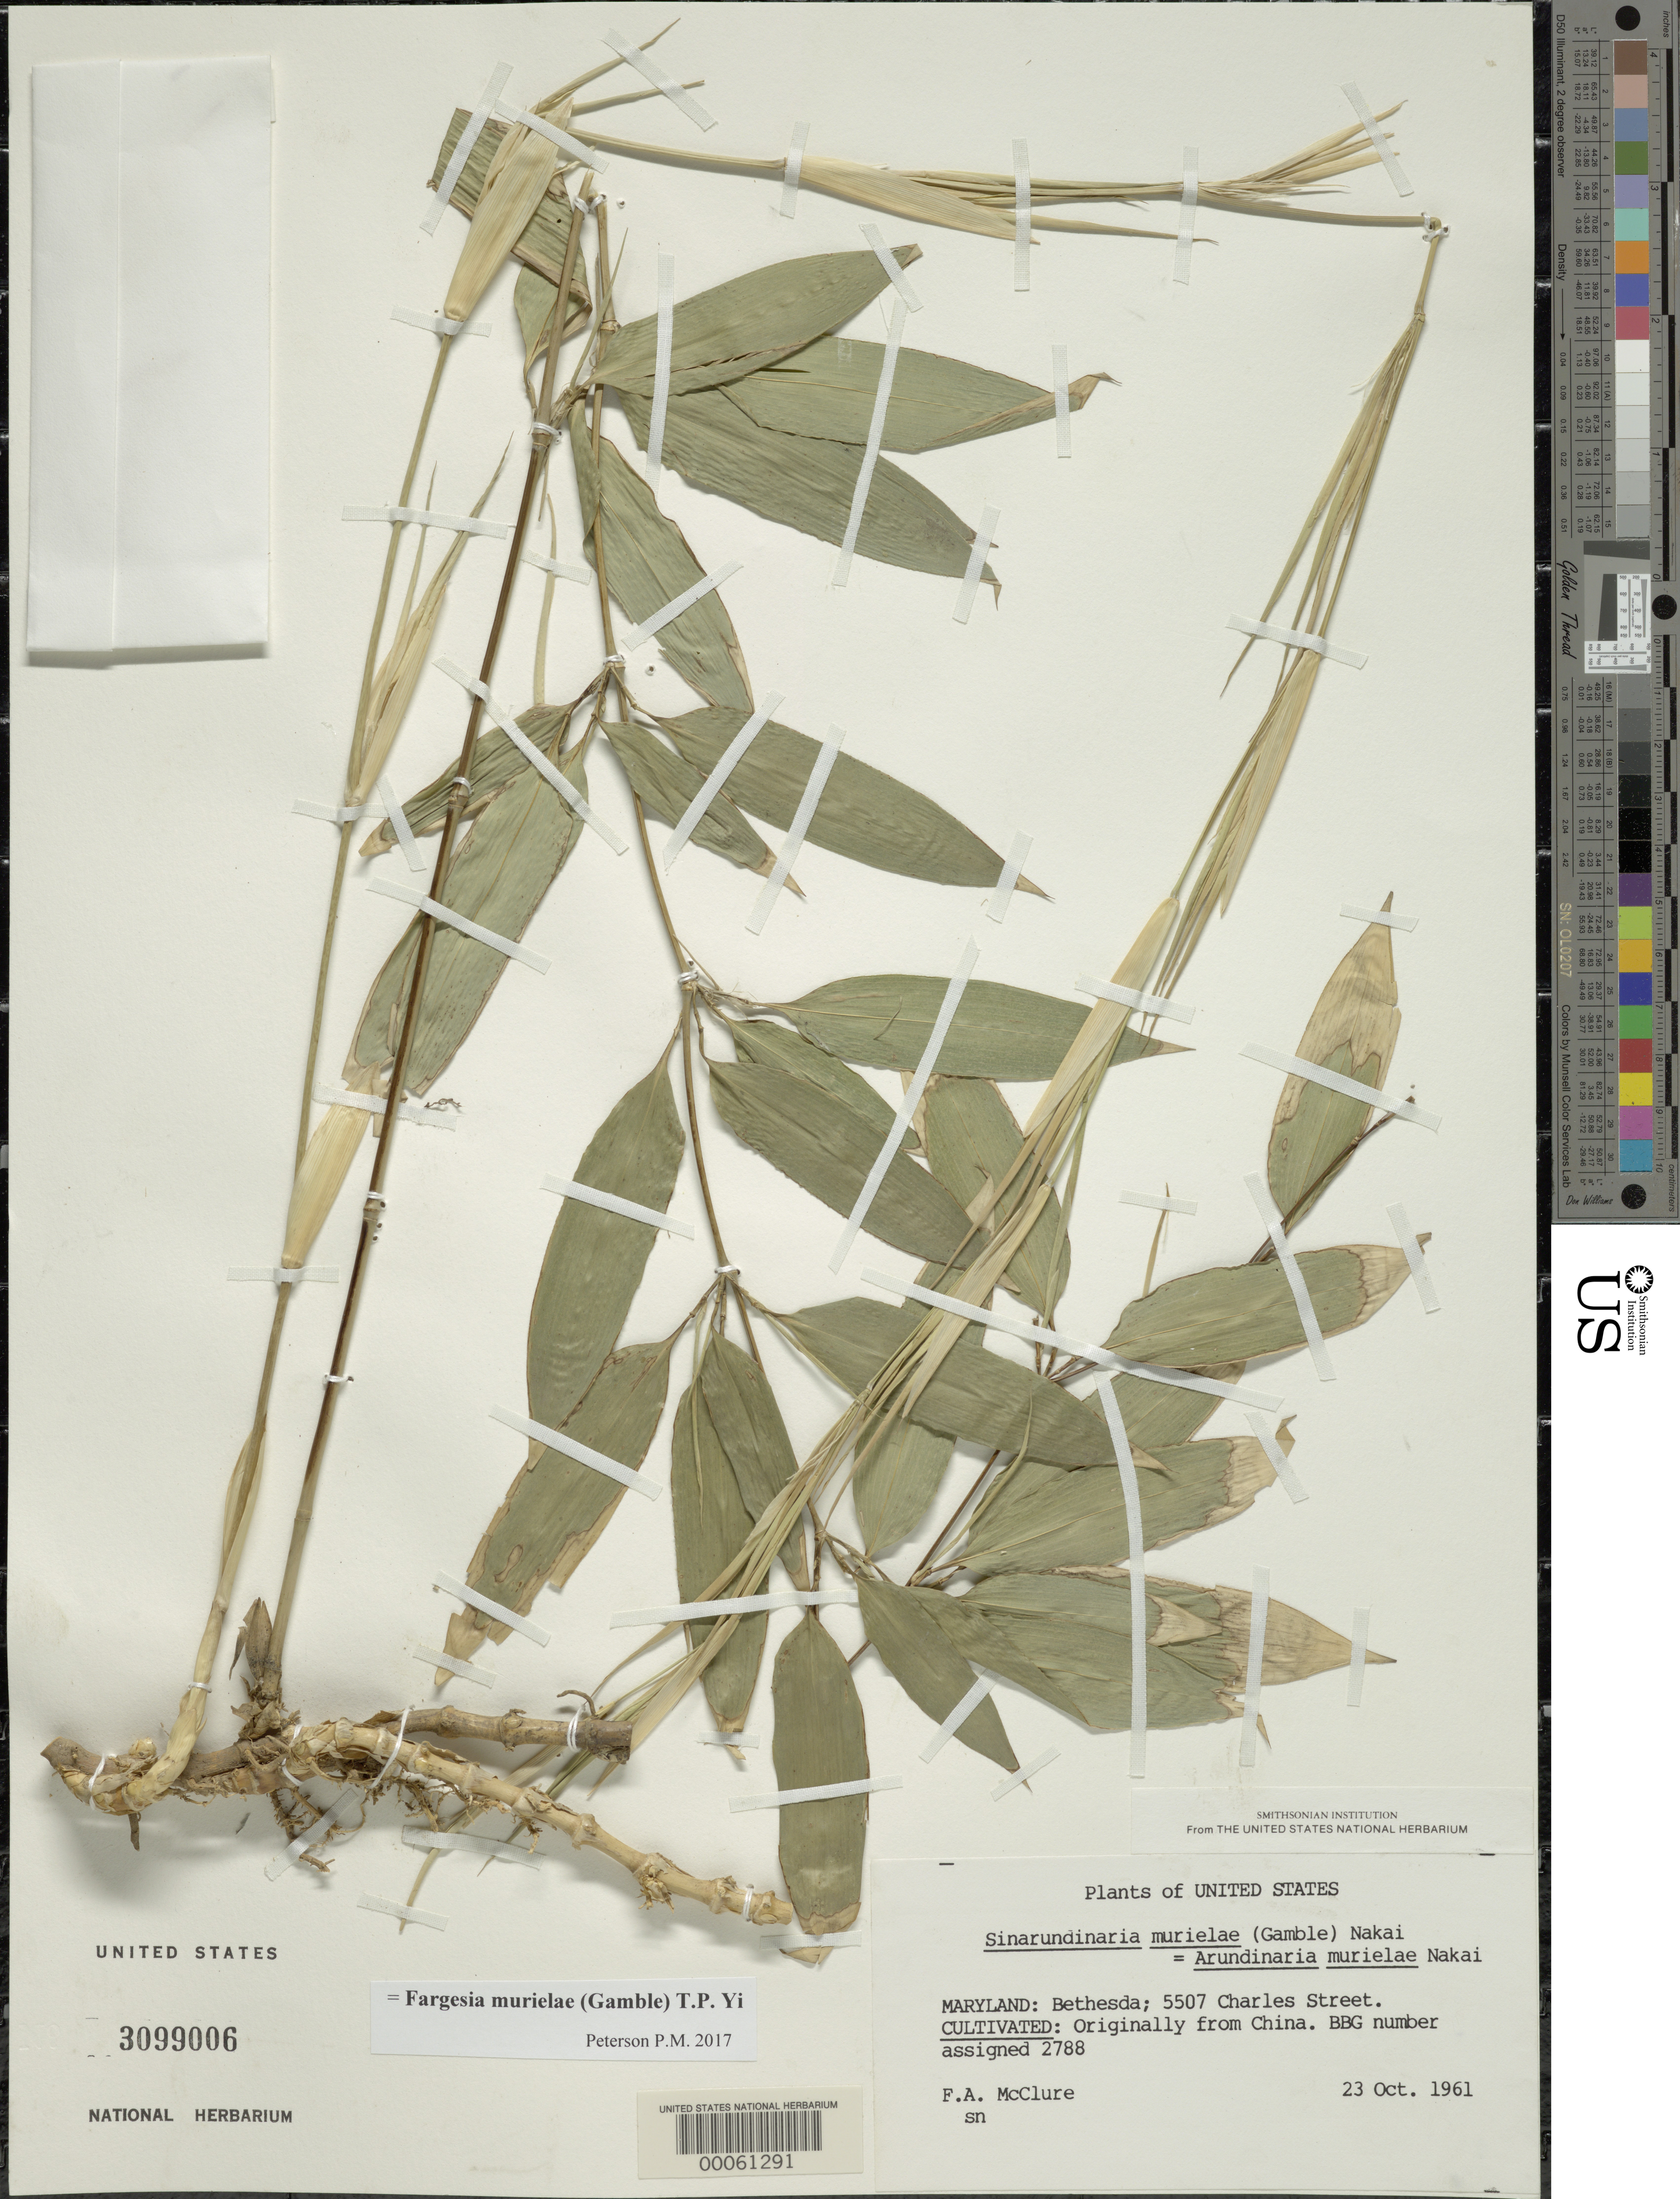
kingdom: Plantae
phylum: Tracheophyta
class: Liliopsida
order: Poales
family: Poaceae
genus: Fargesia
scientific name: Fargesia murielae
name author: (Gamble) T.P. Yi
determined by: Poaceae Reorganization Project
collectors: F. A. McClure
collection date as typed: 23 Oct 1961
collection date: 1961-10-23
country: United States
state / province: Maryland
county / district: Montgomery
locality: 5507 Charles Street, Bethesda (McClure's garden)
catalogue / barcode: US 3099006